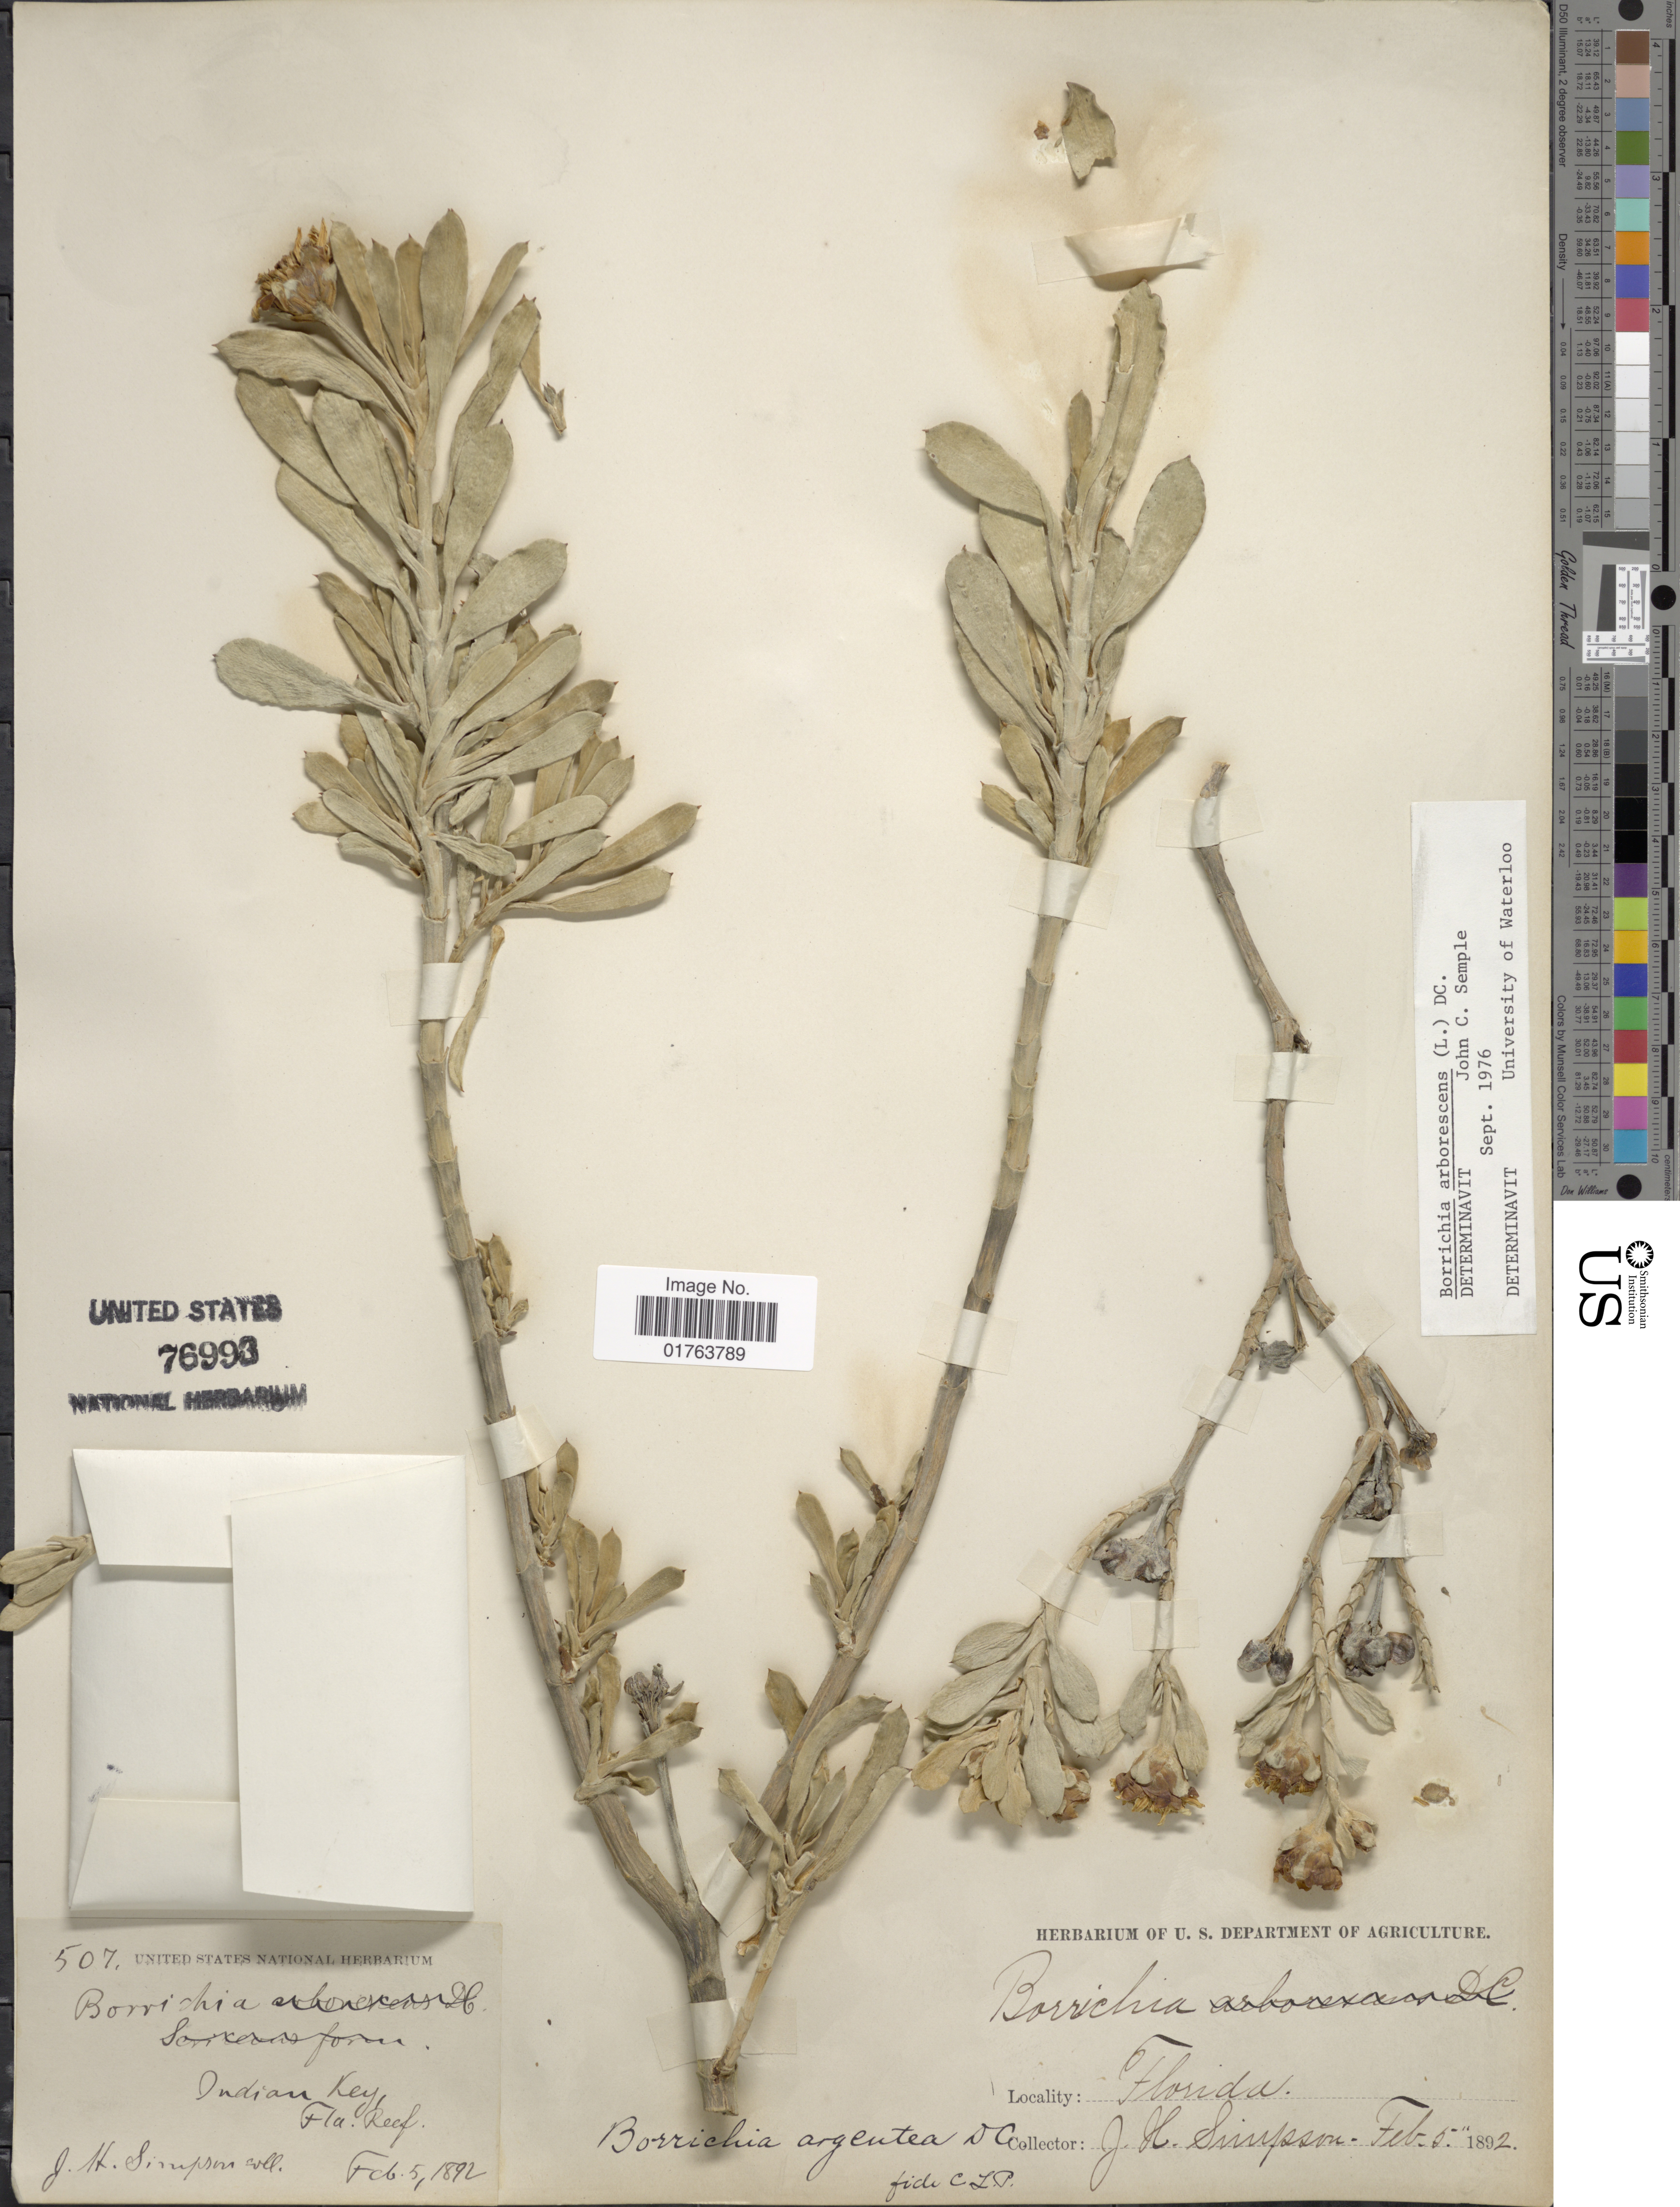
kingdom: Plantae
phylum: Tracheophyta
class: Magnoliopsida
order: Asterales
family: Asteraceae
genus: Borrichia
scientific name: Borrichia arborescens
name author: (L.) DC.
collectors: J. H. Simpson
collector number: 507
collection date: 1892-02-05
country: United States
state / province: Florida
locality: Indian Key, Reef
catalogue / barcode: US 76993